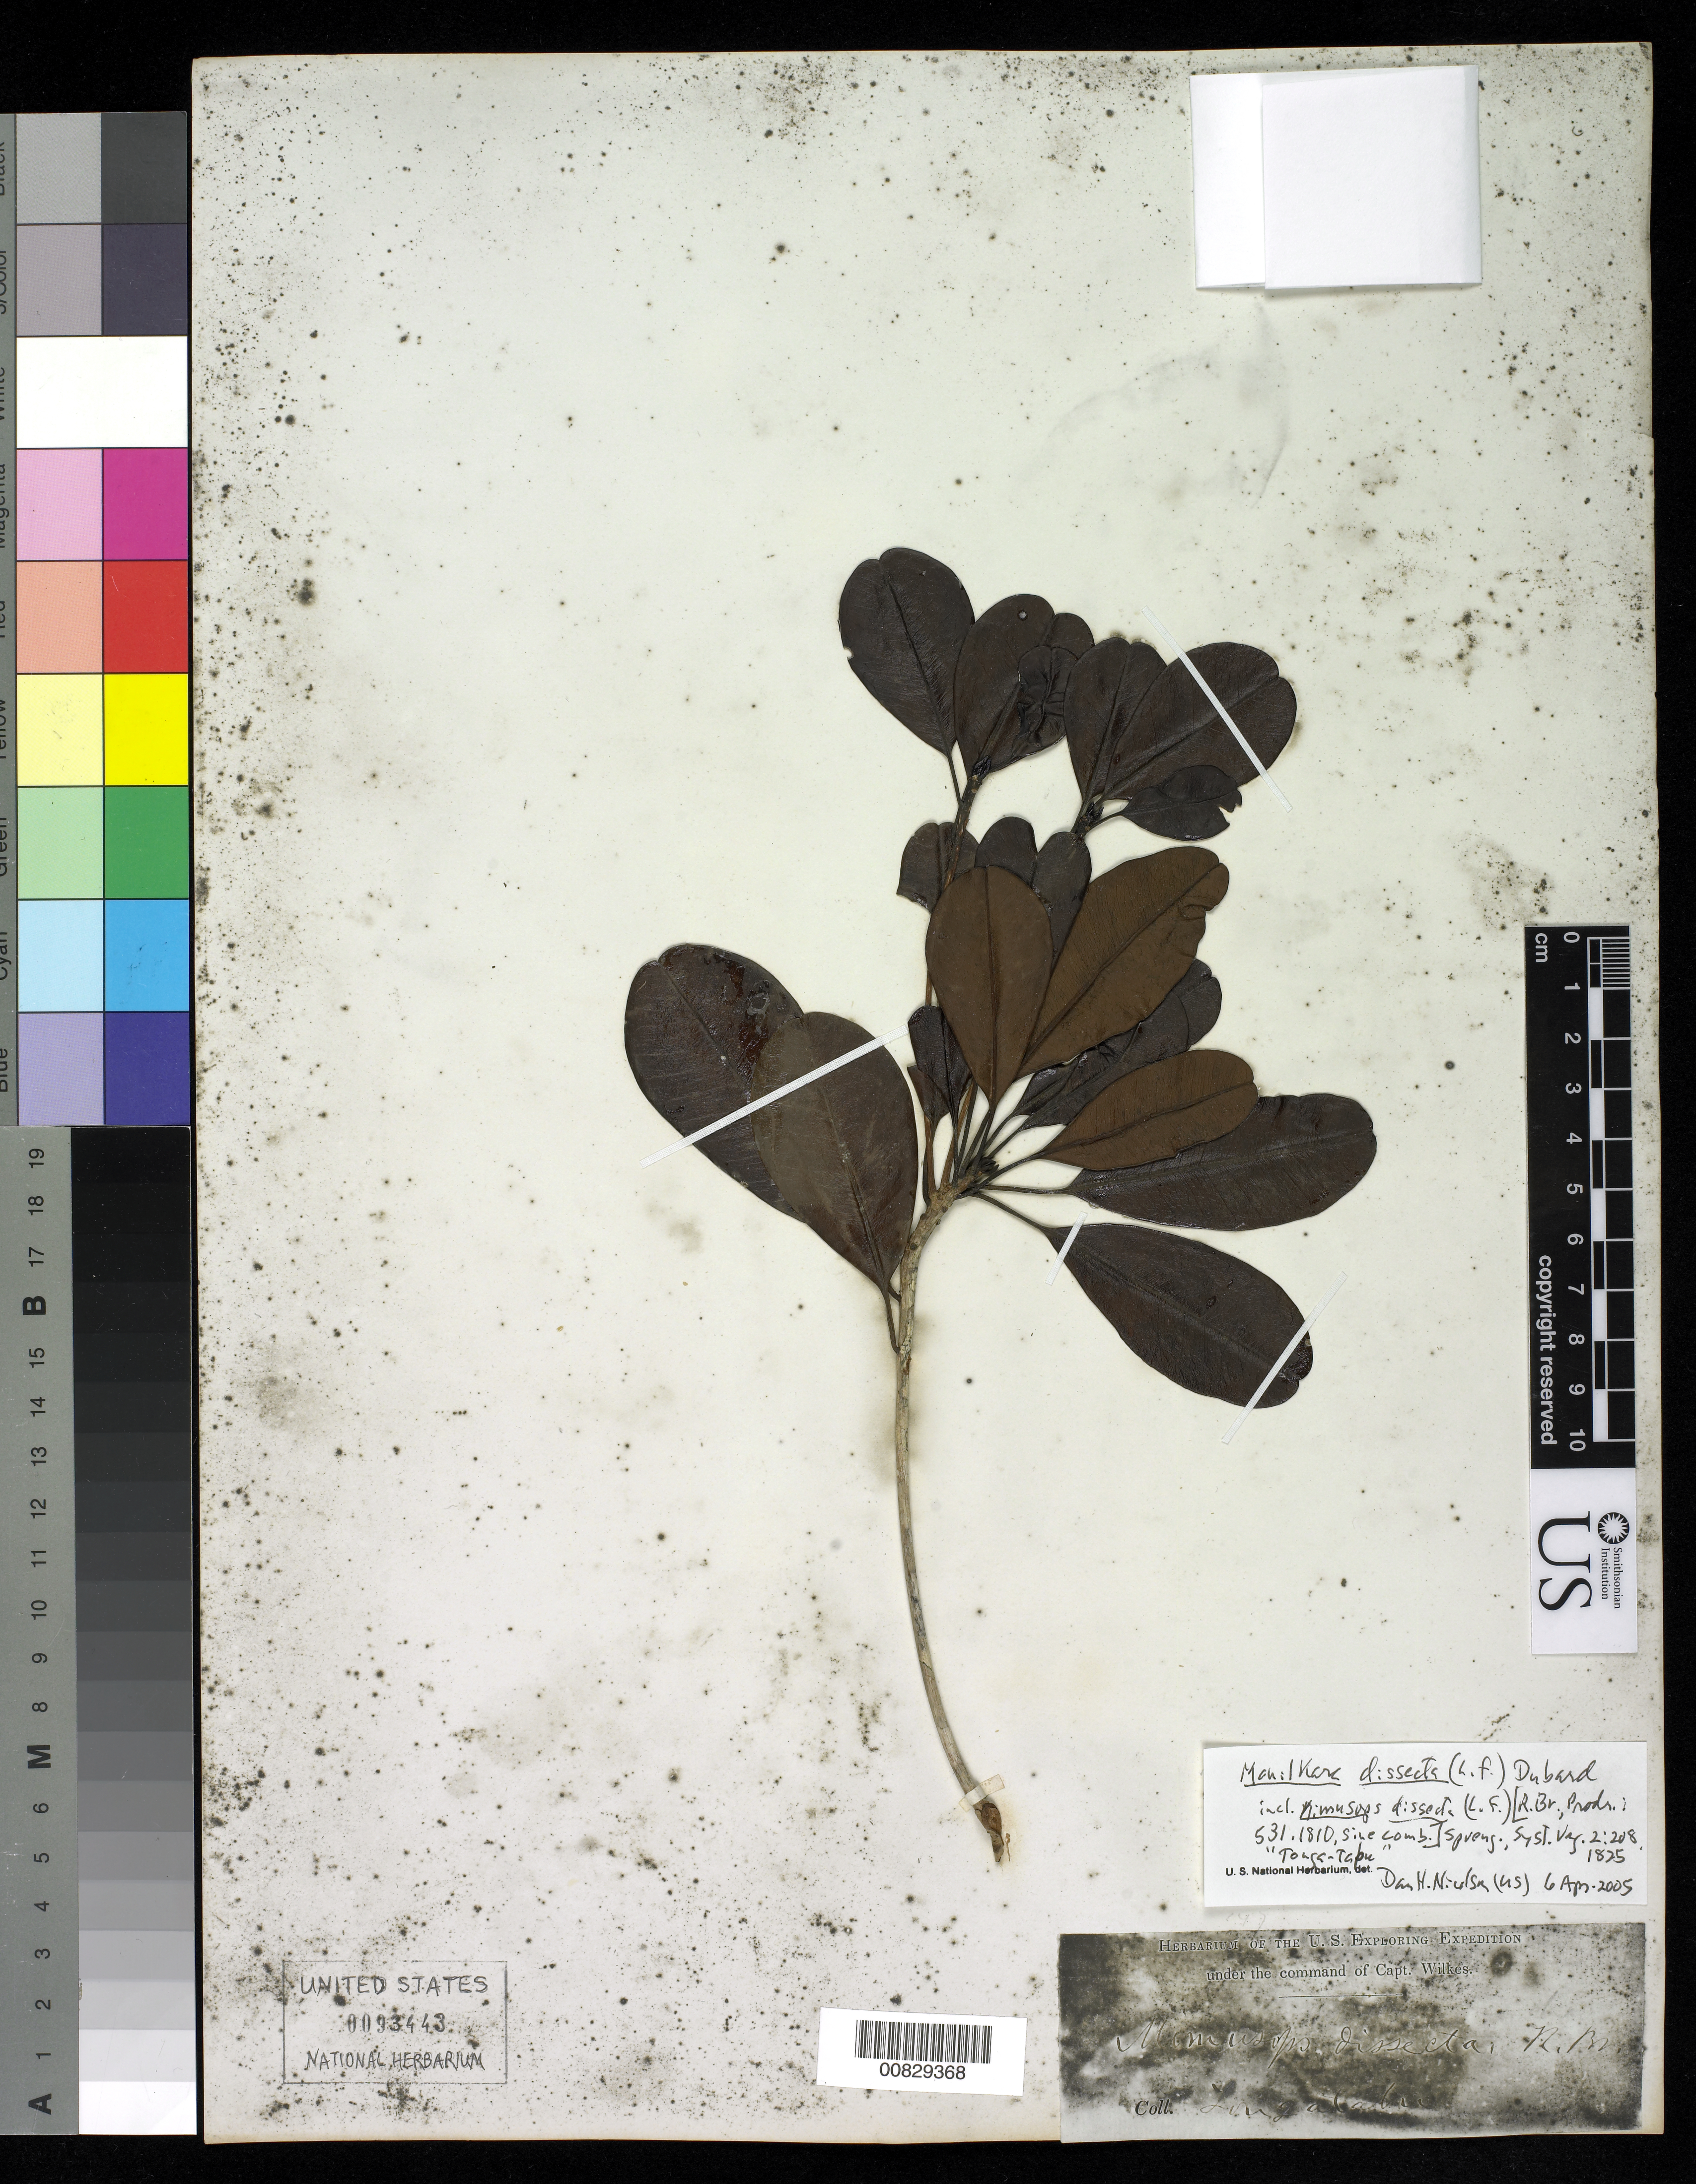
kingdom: Plantae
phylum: Tracheophyta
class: Magnoliopsida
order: Ericales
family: Sapotaceae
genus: Manilkara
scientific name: Manilkara dissecta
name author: (L. f.) Dubard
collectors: Wilkes Explor. Exped.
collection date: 1838/1842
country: Tonga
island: Tongatapu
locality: Tonga-Tabu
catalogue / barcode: US 93443